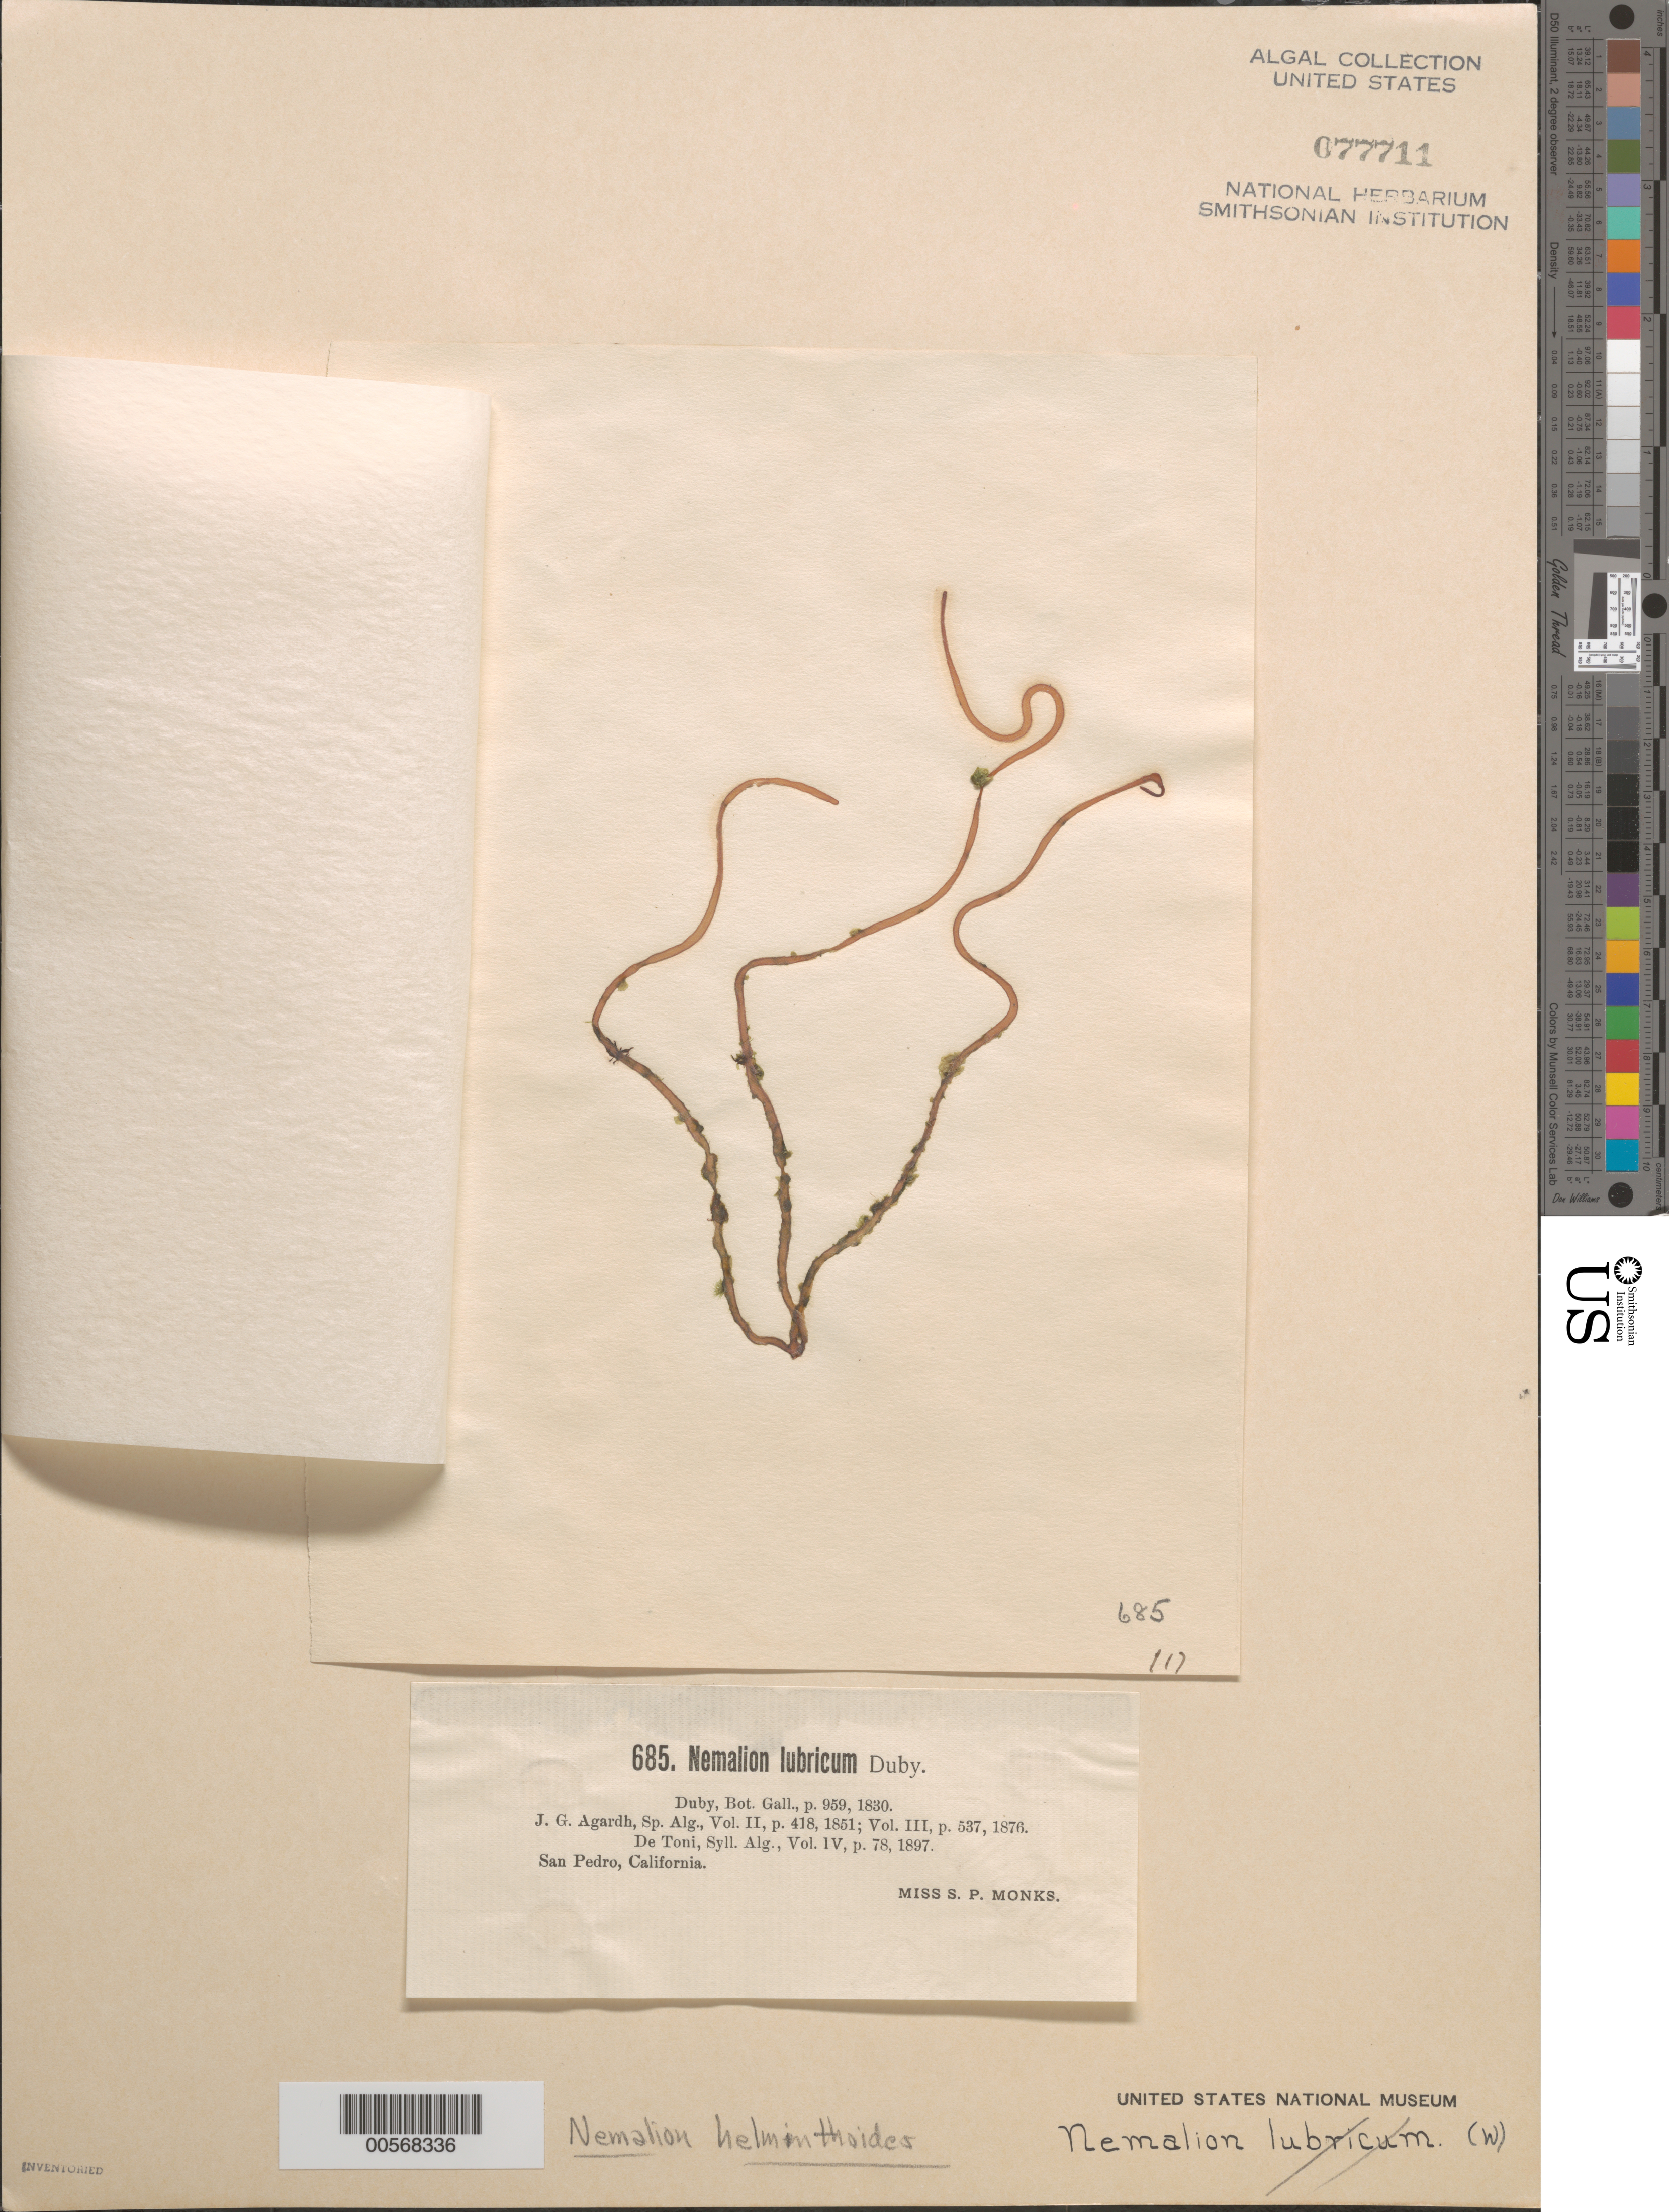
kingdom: Plantae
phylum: Rhodophyta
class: Florideophyceae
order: Nemaliales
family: Nemaliaceae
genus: Nemalion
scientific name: Nemalion multifidum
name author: (Lyngb.) Chauvin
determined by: Algae name updating Project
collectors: S. Monks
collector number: PB-A 685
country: United States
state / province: California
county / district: Los Angeles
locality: San Pedro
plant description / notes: Collins, Holden & Setchell, Phycotheca Boreali-Americana, as Nemalion lubricum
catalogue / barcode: US 77711